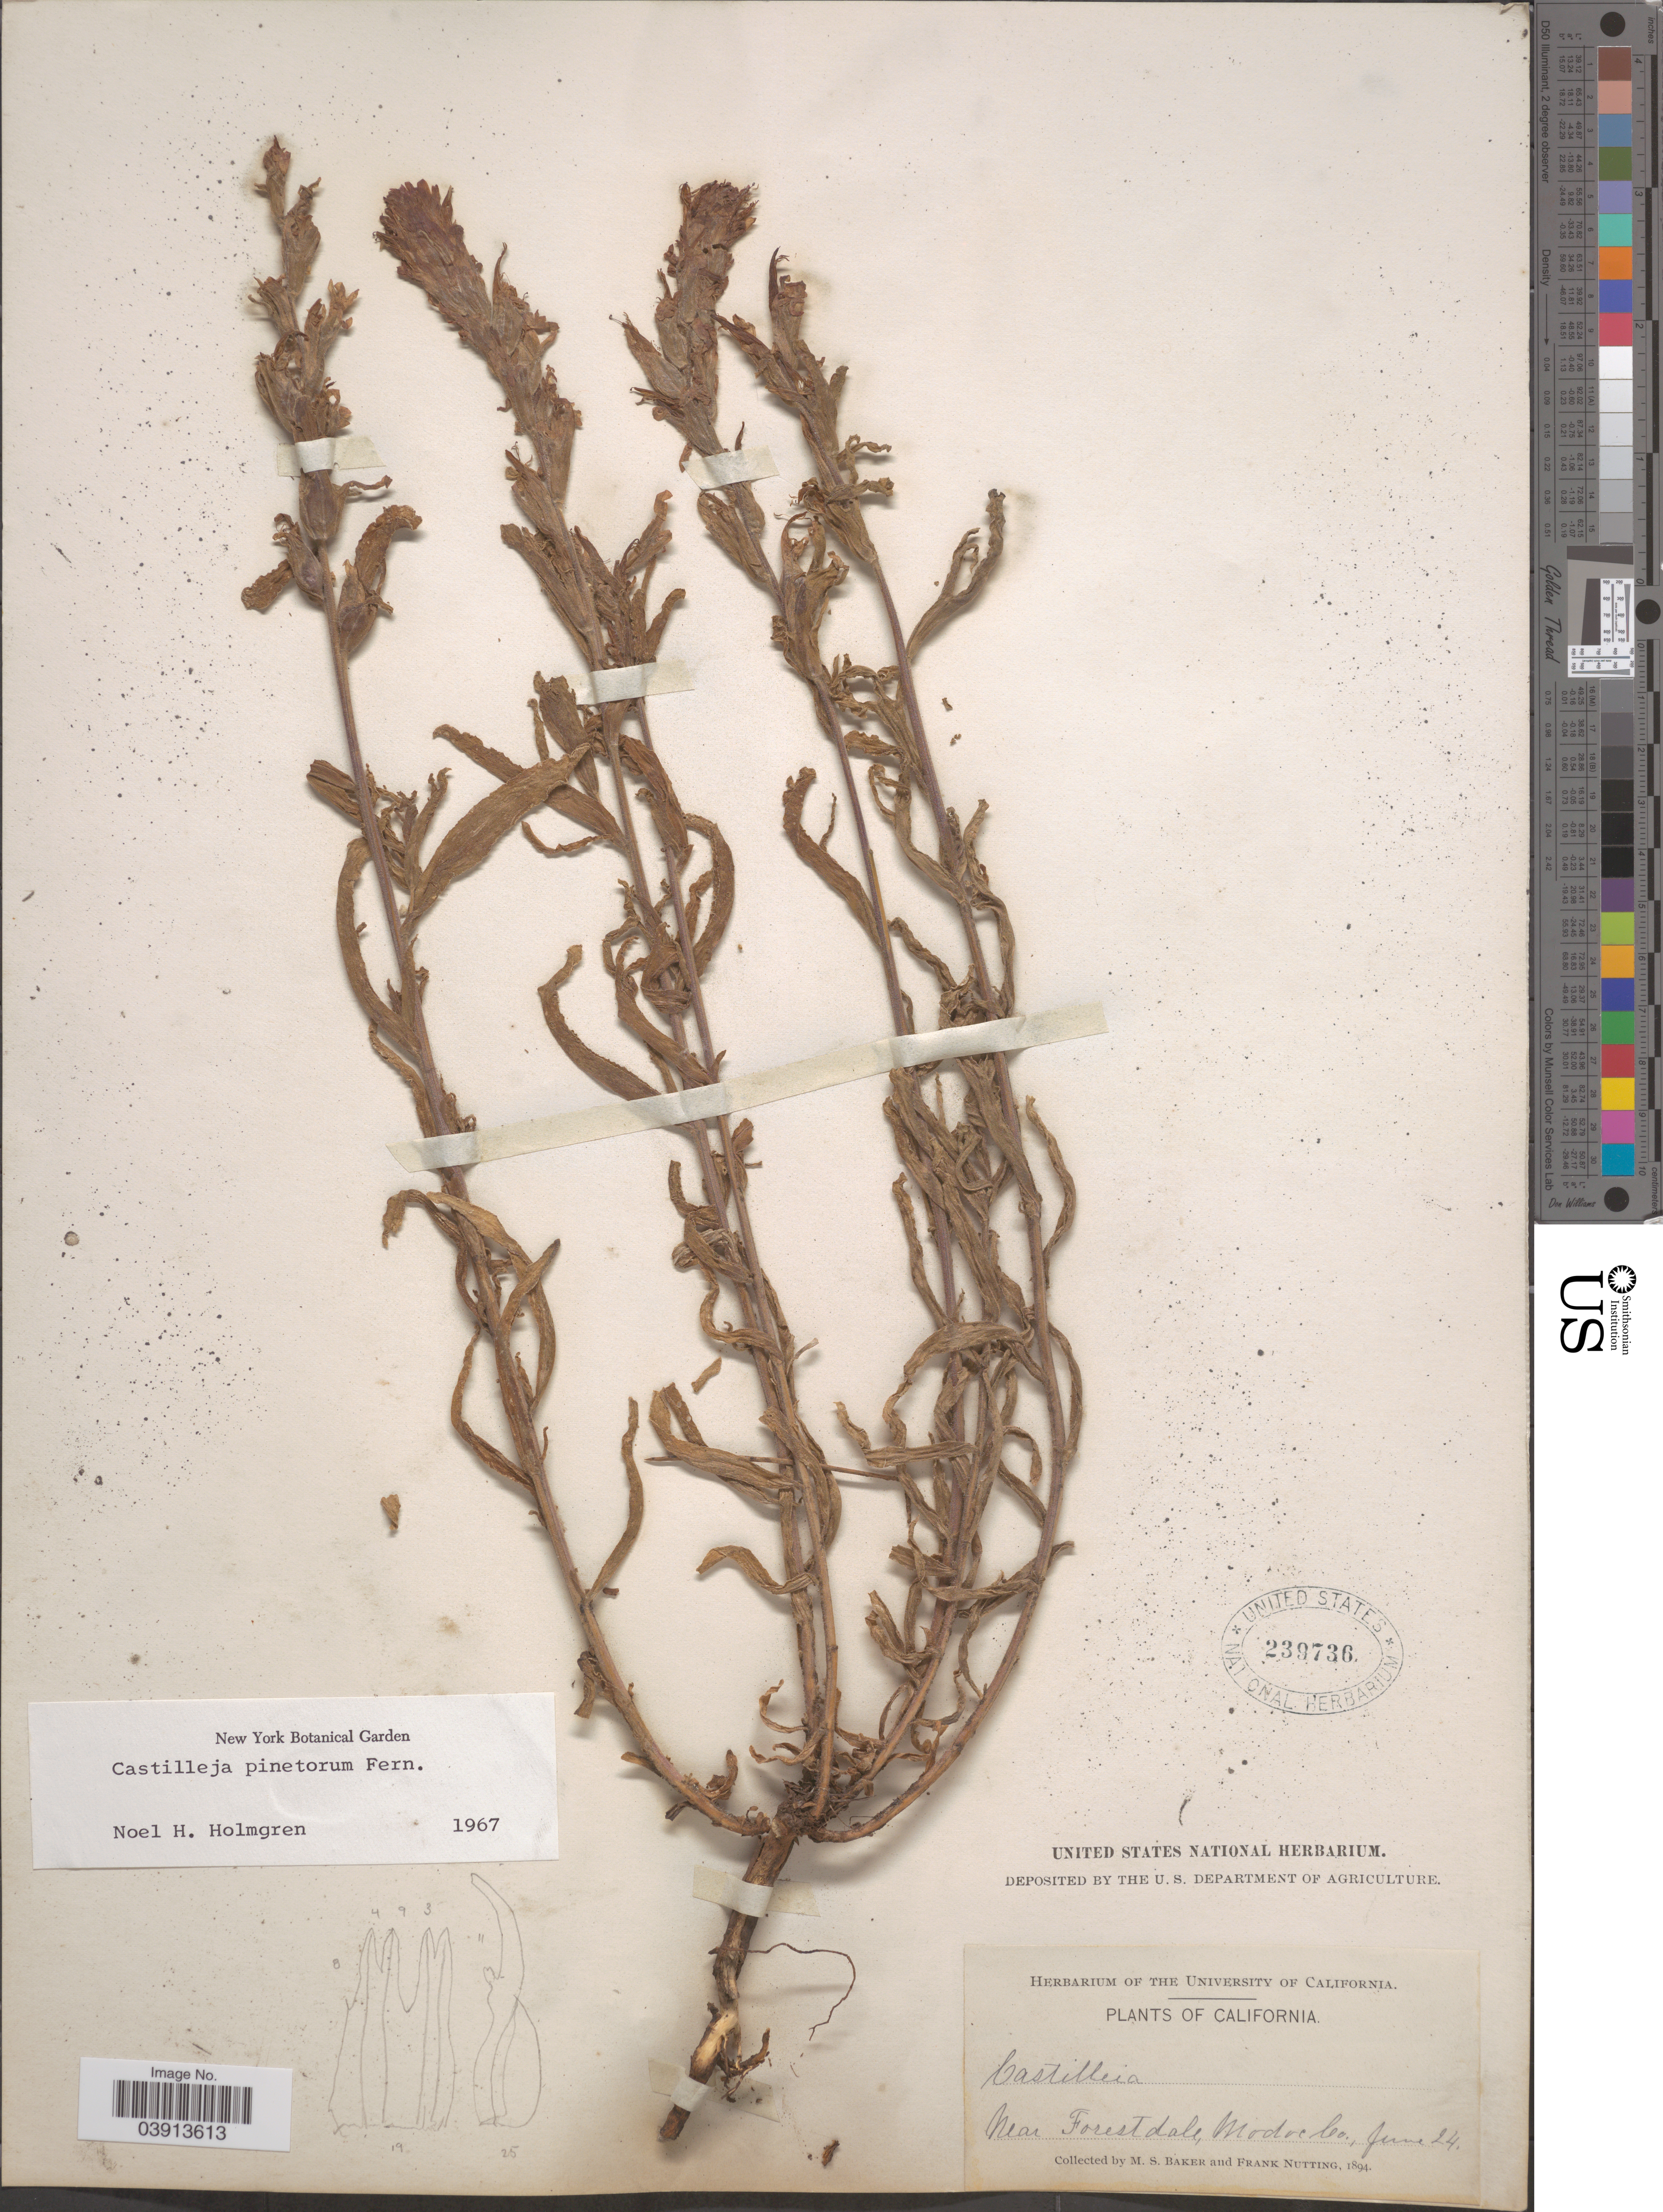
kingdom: Plantae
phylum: Tracheophyta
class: Magnoliopsida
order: Lamiales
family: Orobanchaceae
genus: Castilleja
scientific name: Castilleja pinetorum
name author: Fernald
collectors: M. S. Baker & F. Nutting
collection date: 1894-06-24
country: United States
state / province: California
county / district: Modoc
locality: Near Forestdale, Modoc Co.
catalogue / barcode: US 239736